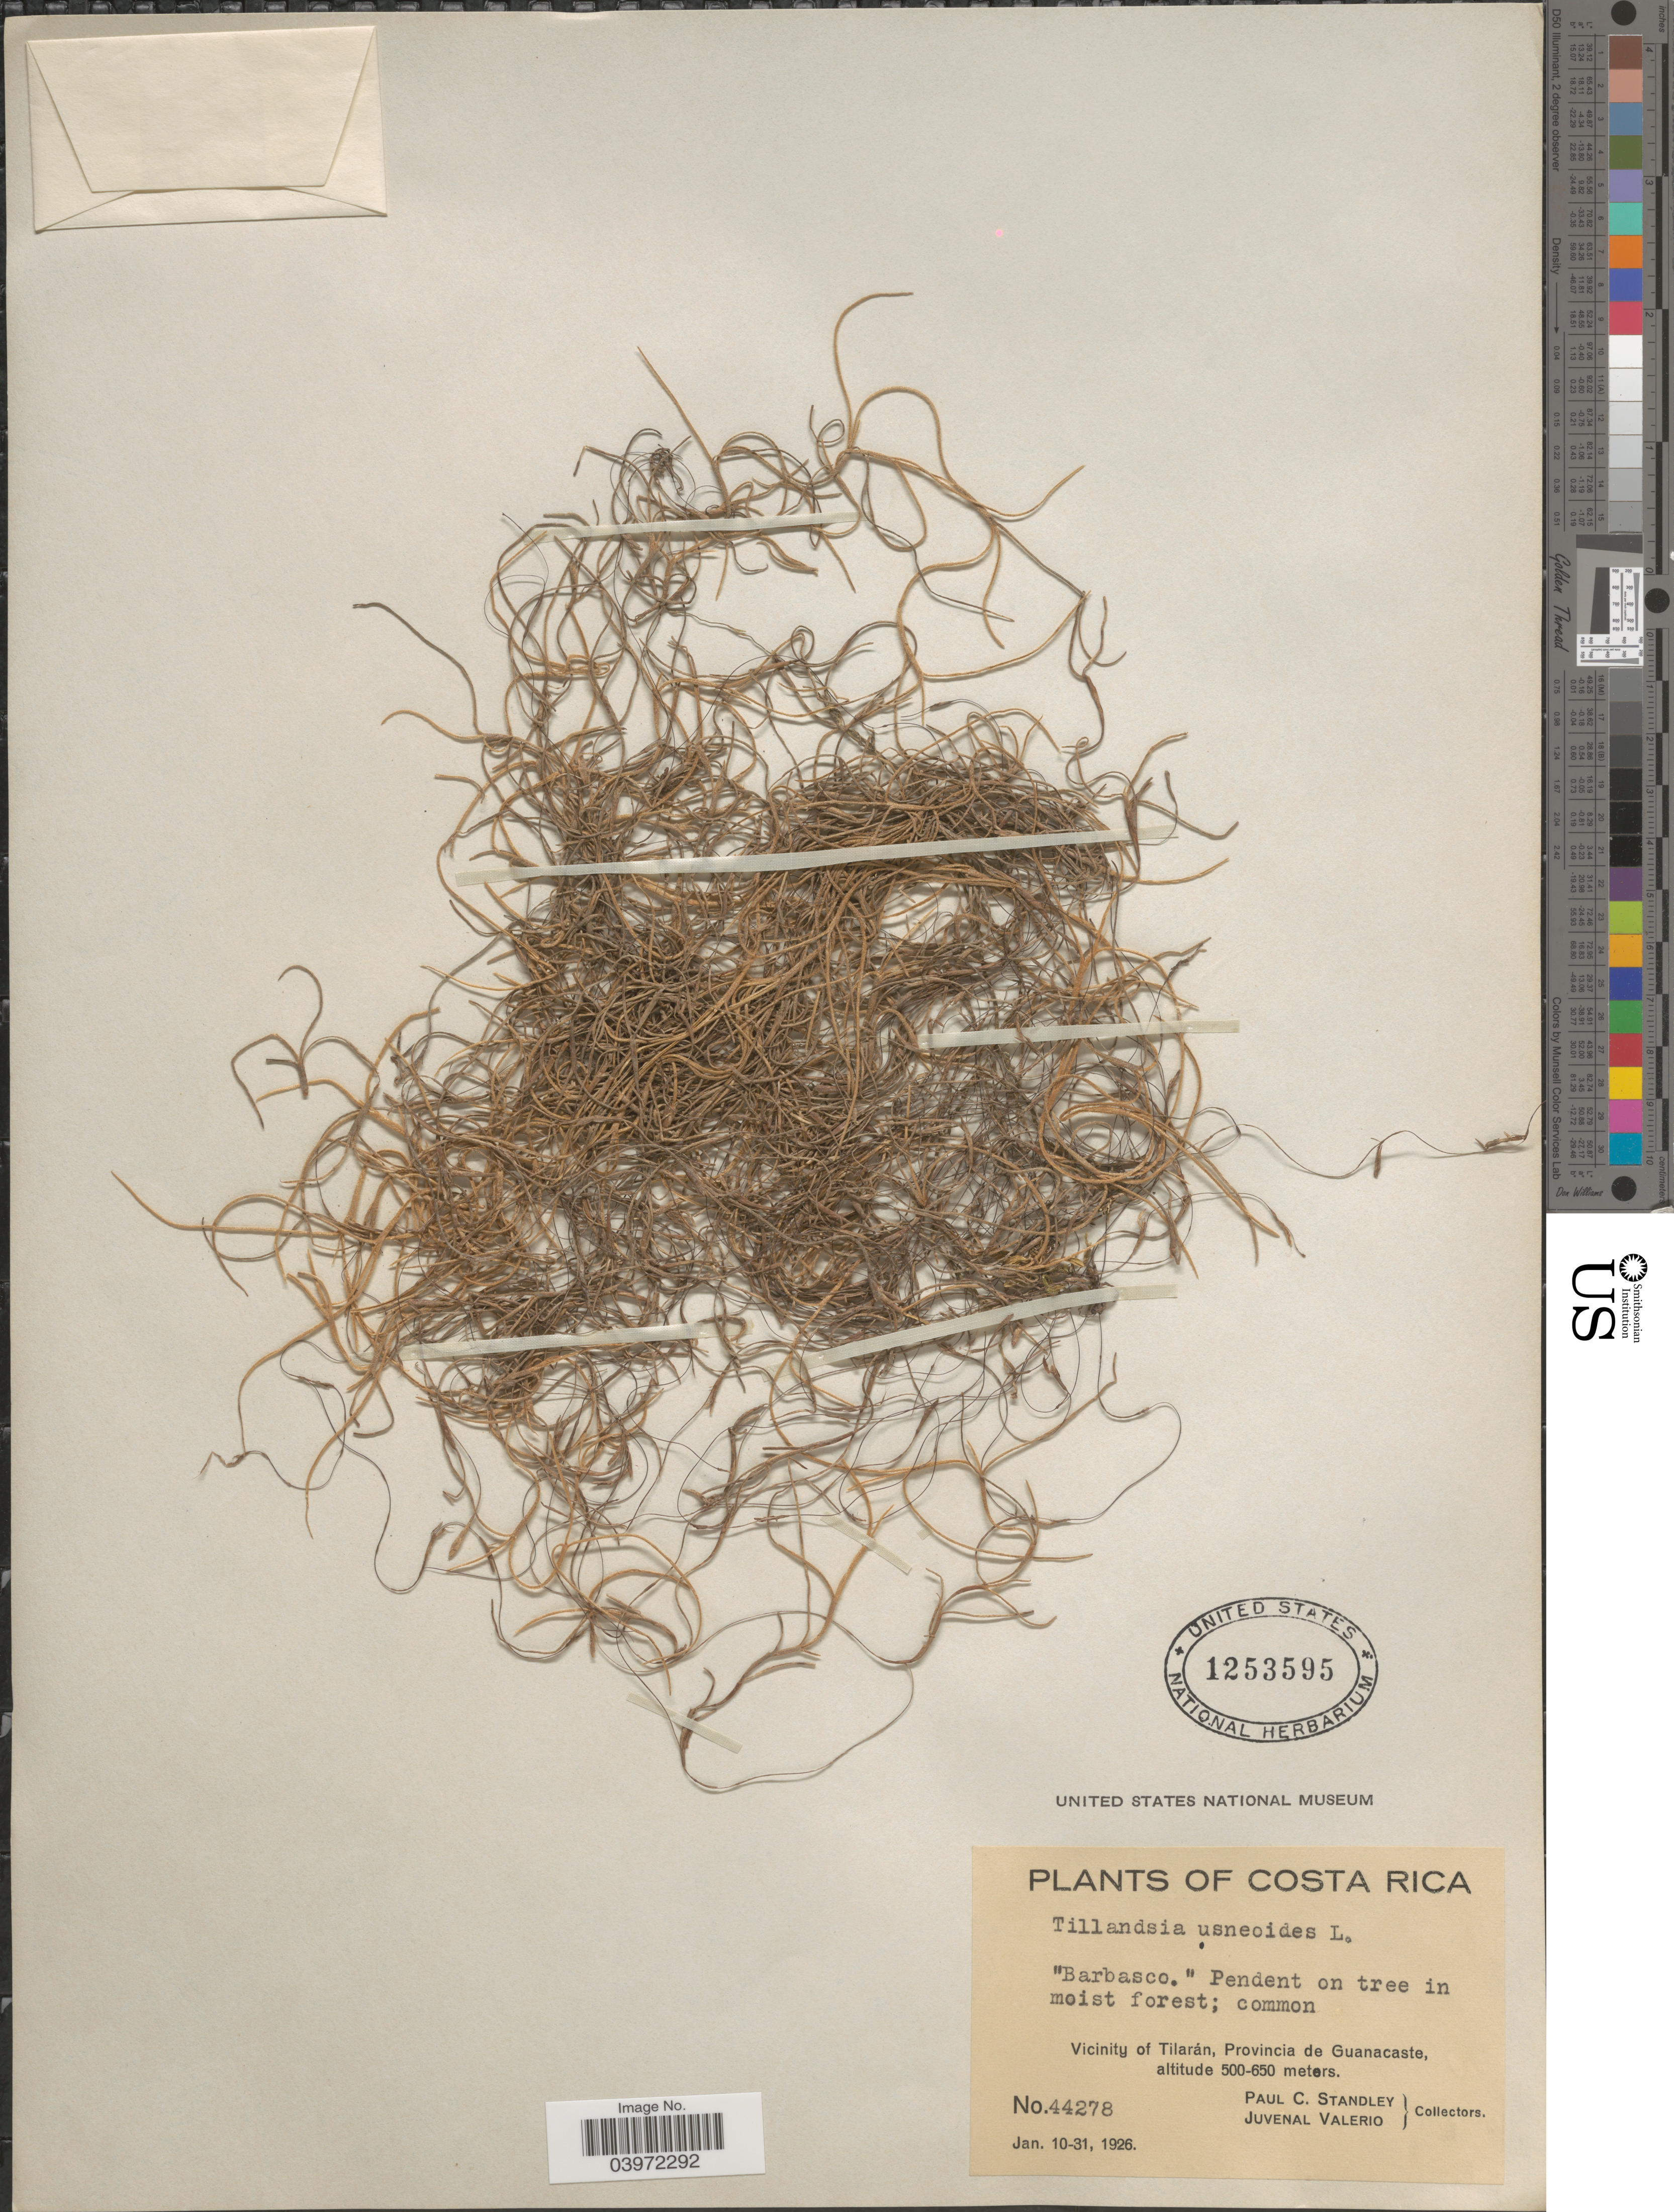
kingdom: Plantae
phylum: Tracheophyta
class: Liliopsida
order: Poales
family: Bromeliaceae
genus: Tillandsia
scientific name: Tillandsia usneoides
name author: (L.) L.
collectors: P. C. Standley & J. Valerio R.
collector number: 44278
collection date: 1926-01-10/1926-01-31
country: Costa Rica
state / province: Guanacaste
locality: Vicinity of Tilarán.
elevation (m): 500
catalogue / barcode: US 1253595